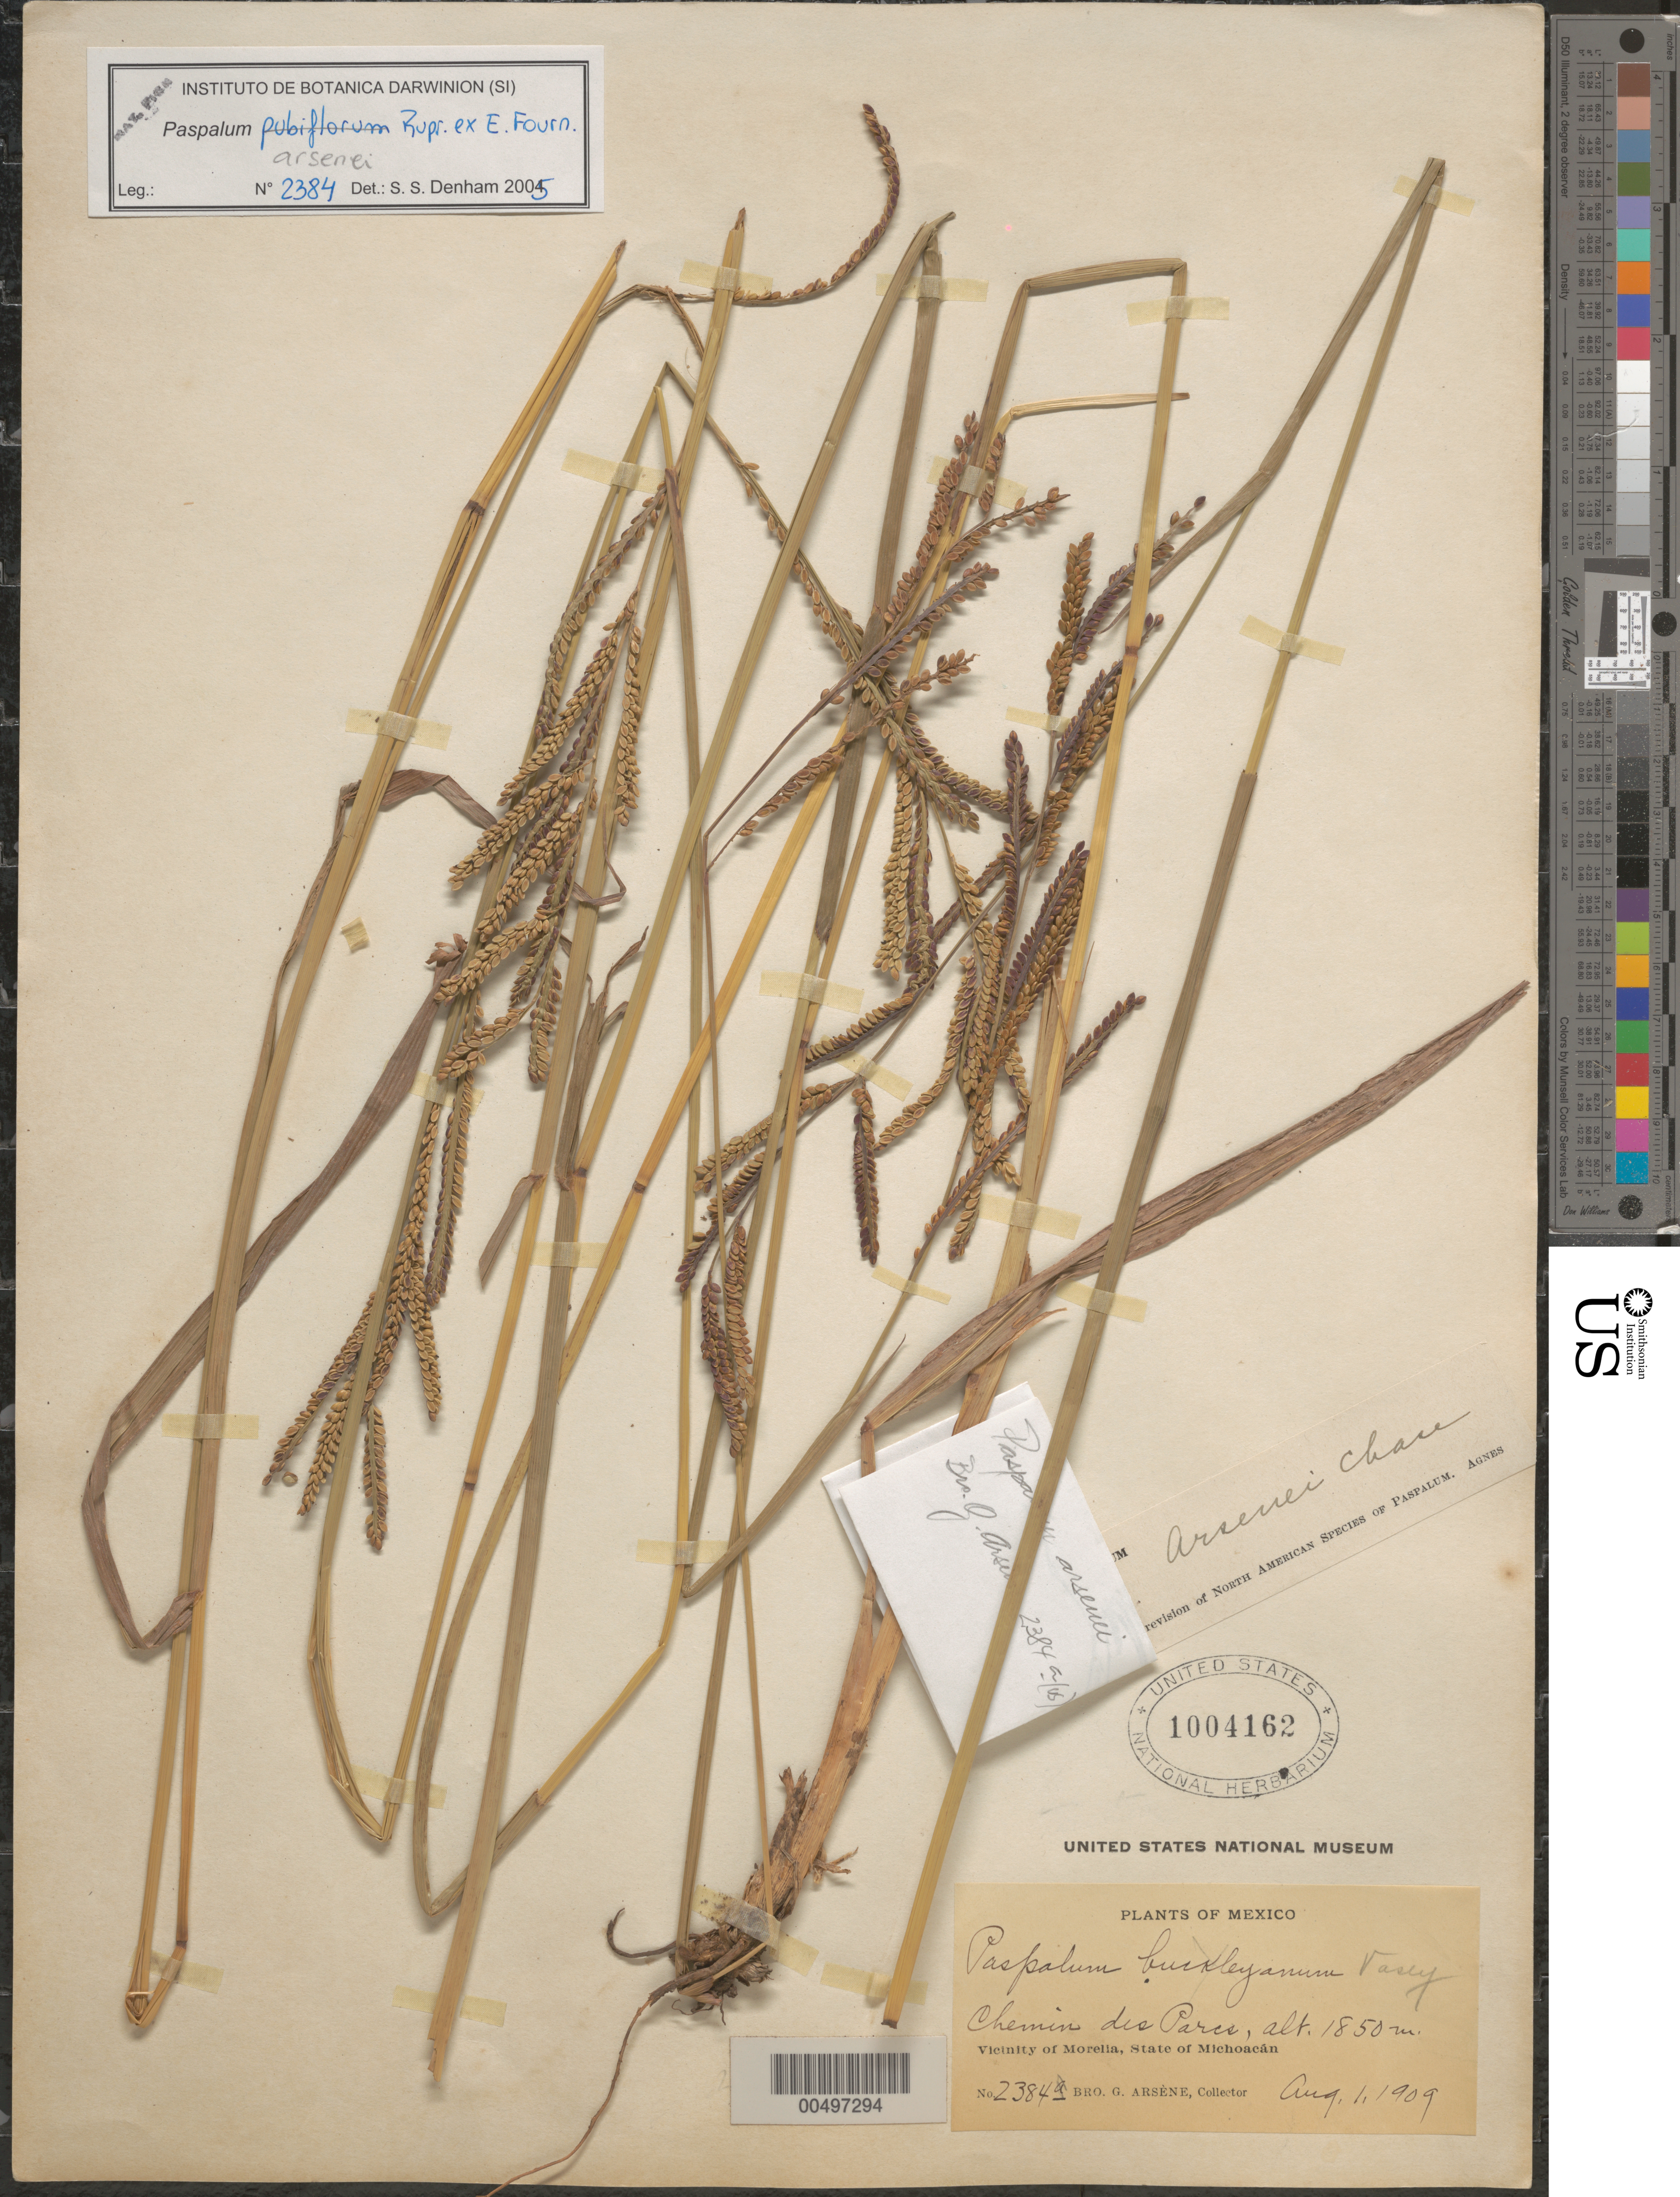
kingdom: Plantae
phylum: Tracheophyta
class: Liliopsida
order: Poales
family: Poaceae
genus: Paspalum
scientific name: Paspalum arsenei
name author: Chase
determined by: Chase, [M.] Agnes, (US)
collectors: Bro. G. Arsène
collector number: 2384a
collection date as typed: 1 Aug 1909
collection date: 1909-08-01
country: Mexico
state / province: Michoacán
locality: Chemin des Parcs, vicinity of Morelia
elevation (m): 1850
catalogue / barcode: US 1004162